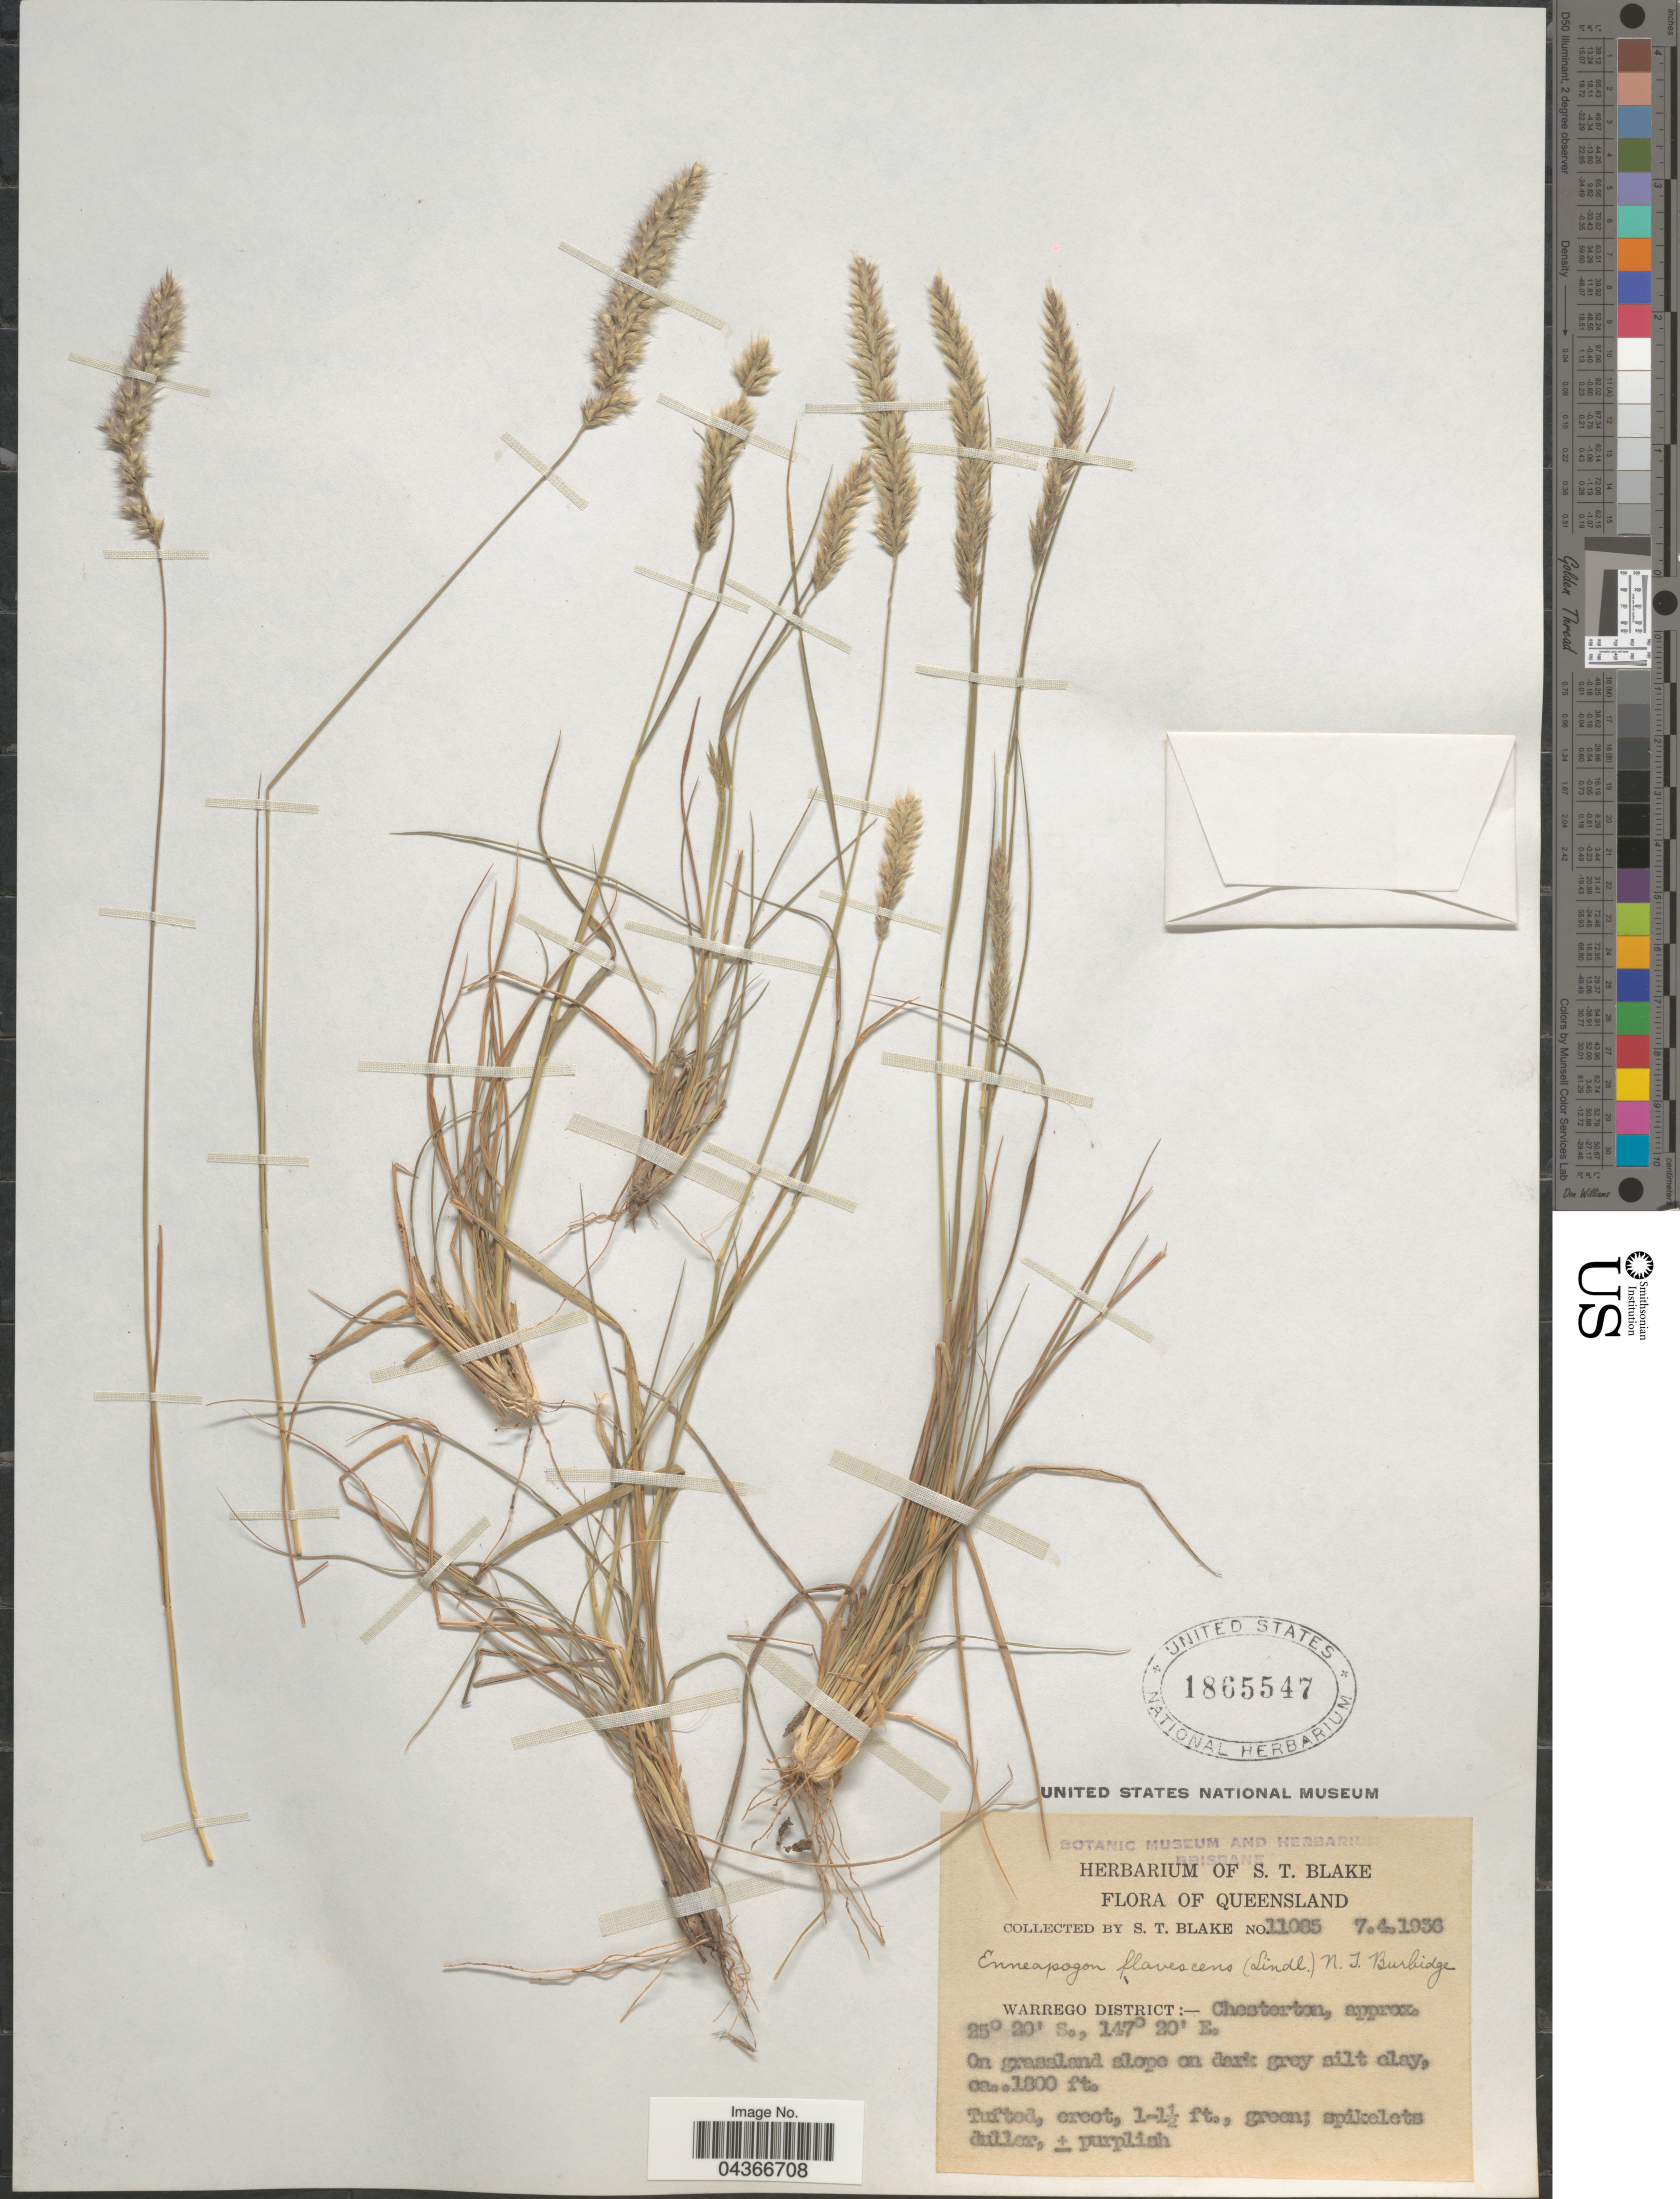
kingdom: Plantae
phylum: Tracheophyta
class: Liliopsida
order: Poales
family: Poaceae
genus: Enneapogon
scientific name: Enneapogon nigricans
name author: (R. Br.) P. Beauv.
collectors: S. T. Blake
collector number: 11085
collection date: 1936-04-07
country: Australia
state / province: Queensland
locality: Warrego District:- Chesterton.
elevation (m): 549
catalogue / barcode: US 1865547